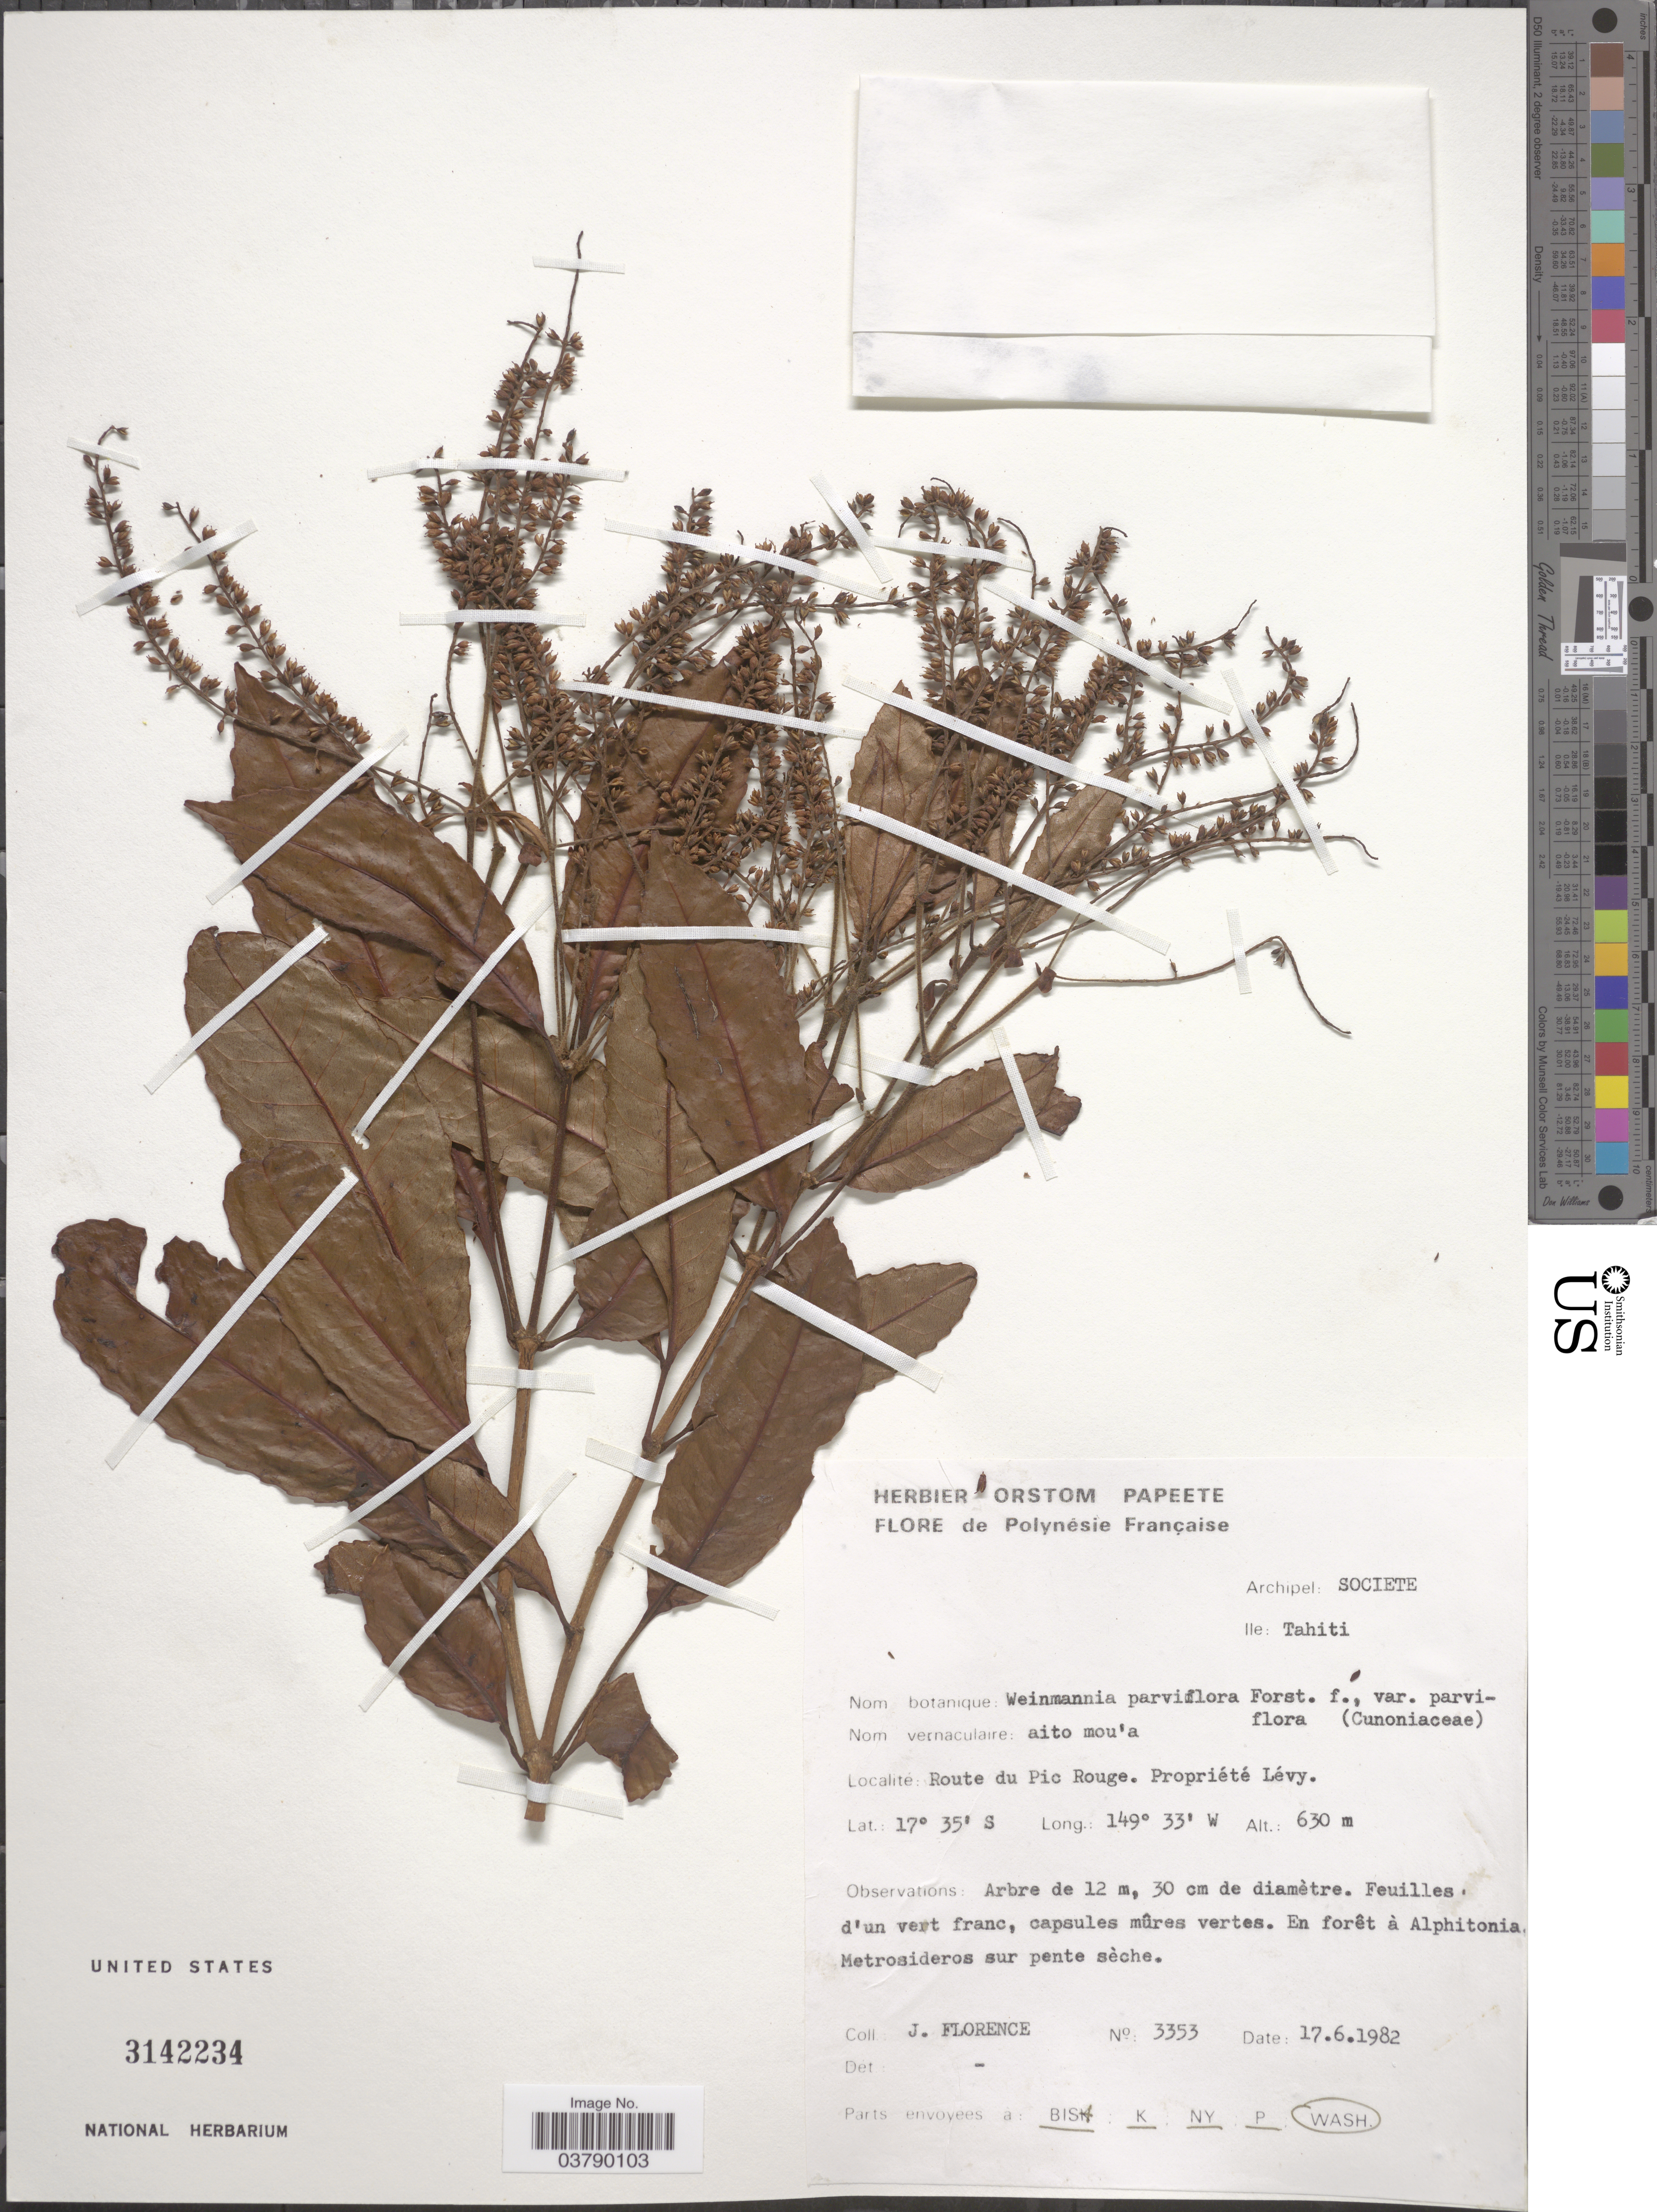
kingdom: Plantae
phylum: Tracheophyta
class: Magnoliopsida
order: Oxalidales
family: Cunoniaceae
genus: Pterophylla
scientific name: Pterophylla parviflora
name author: (G. Forst.) Pillon & H.C. Hopkins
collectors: J. Florence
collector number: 3353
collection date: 1982-06-17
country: French Polynesia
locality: Archipel: Society. Ile: Tahiti. Route du Pic Rouge. Propriété Lévy.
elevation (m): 630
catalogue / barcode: US 3142234